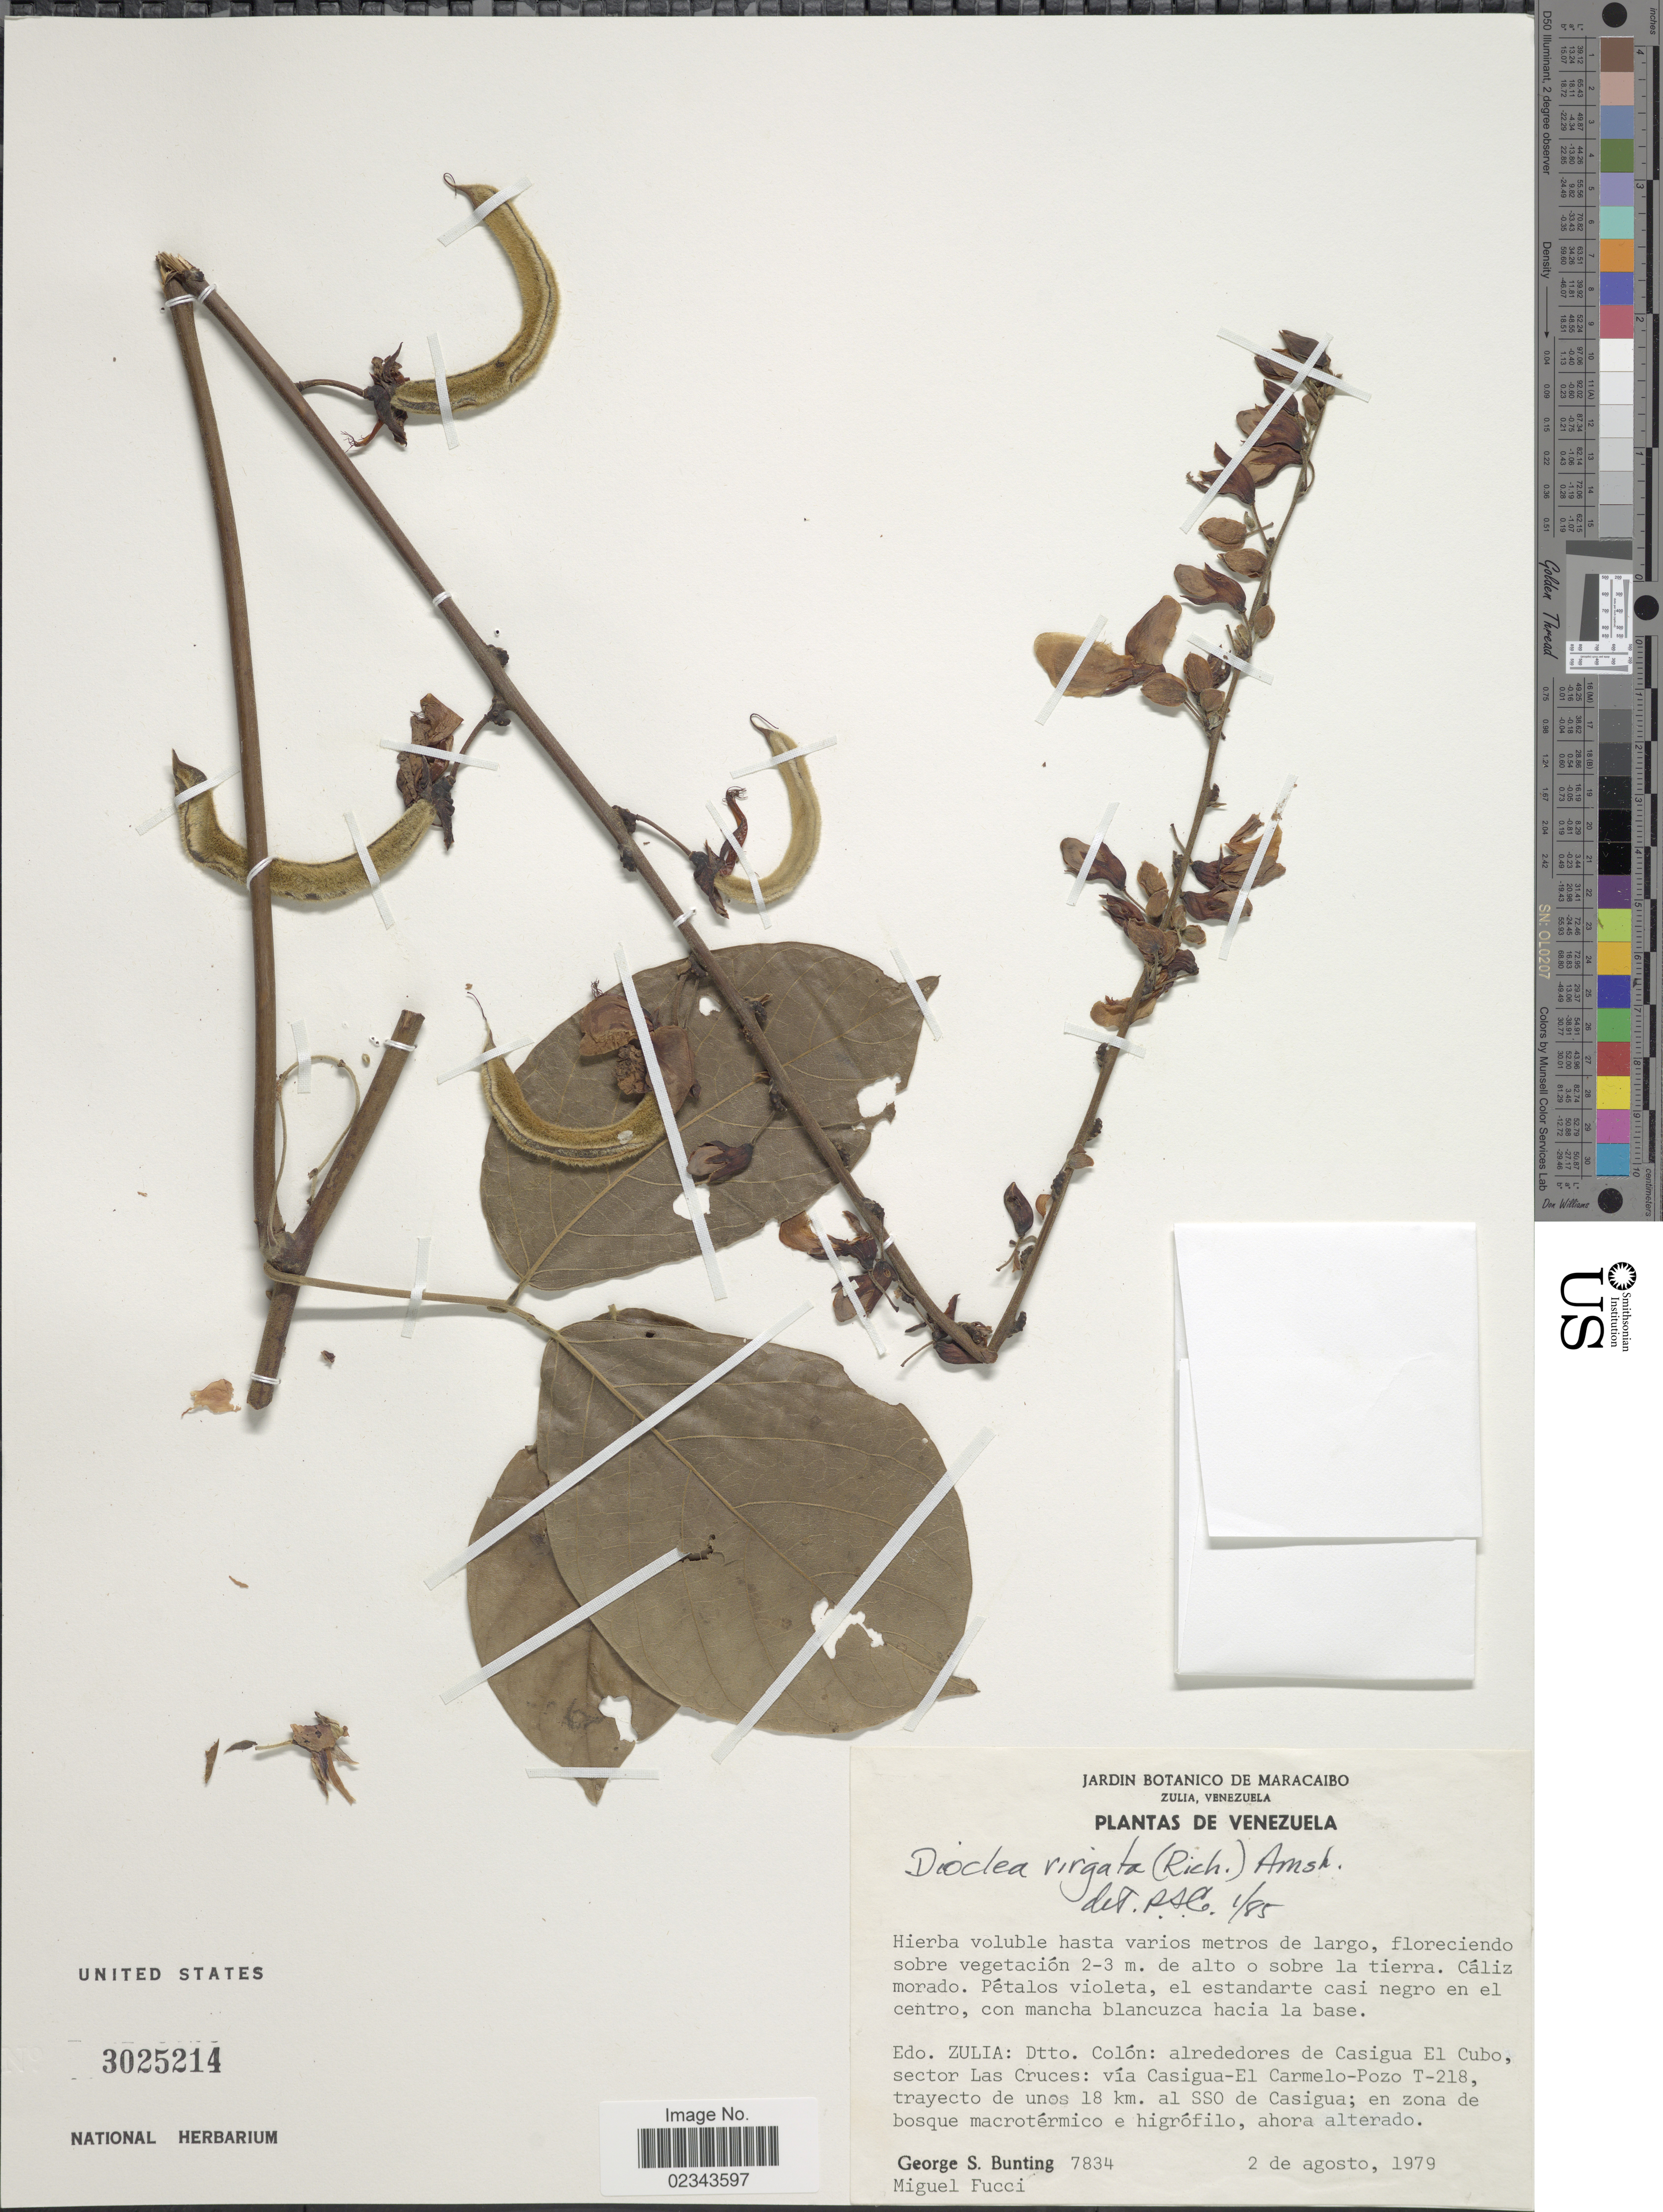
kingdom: Plantae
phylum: Tracheophyta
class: Magnoliopsida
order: Fabales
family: Fabaceae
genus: Dioclea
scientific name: Dioclea virgata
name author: (Rich.) Amshoff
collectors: G. S. Bunting & M. Fucci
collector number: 7834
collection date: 1979-08-02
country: Venezuela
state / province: Zulia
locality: Dtto. Colon: alrededores de Casigua El Cubo, sector Las Cruces: via Casigua-El Carmelo-Pozo T-218, trayecto de unos 18 km. al SSO de Casigua.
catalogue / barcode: US 3025214